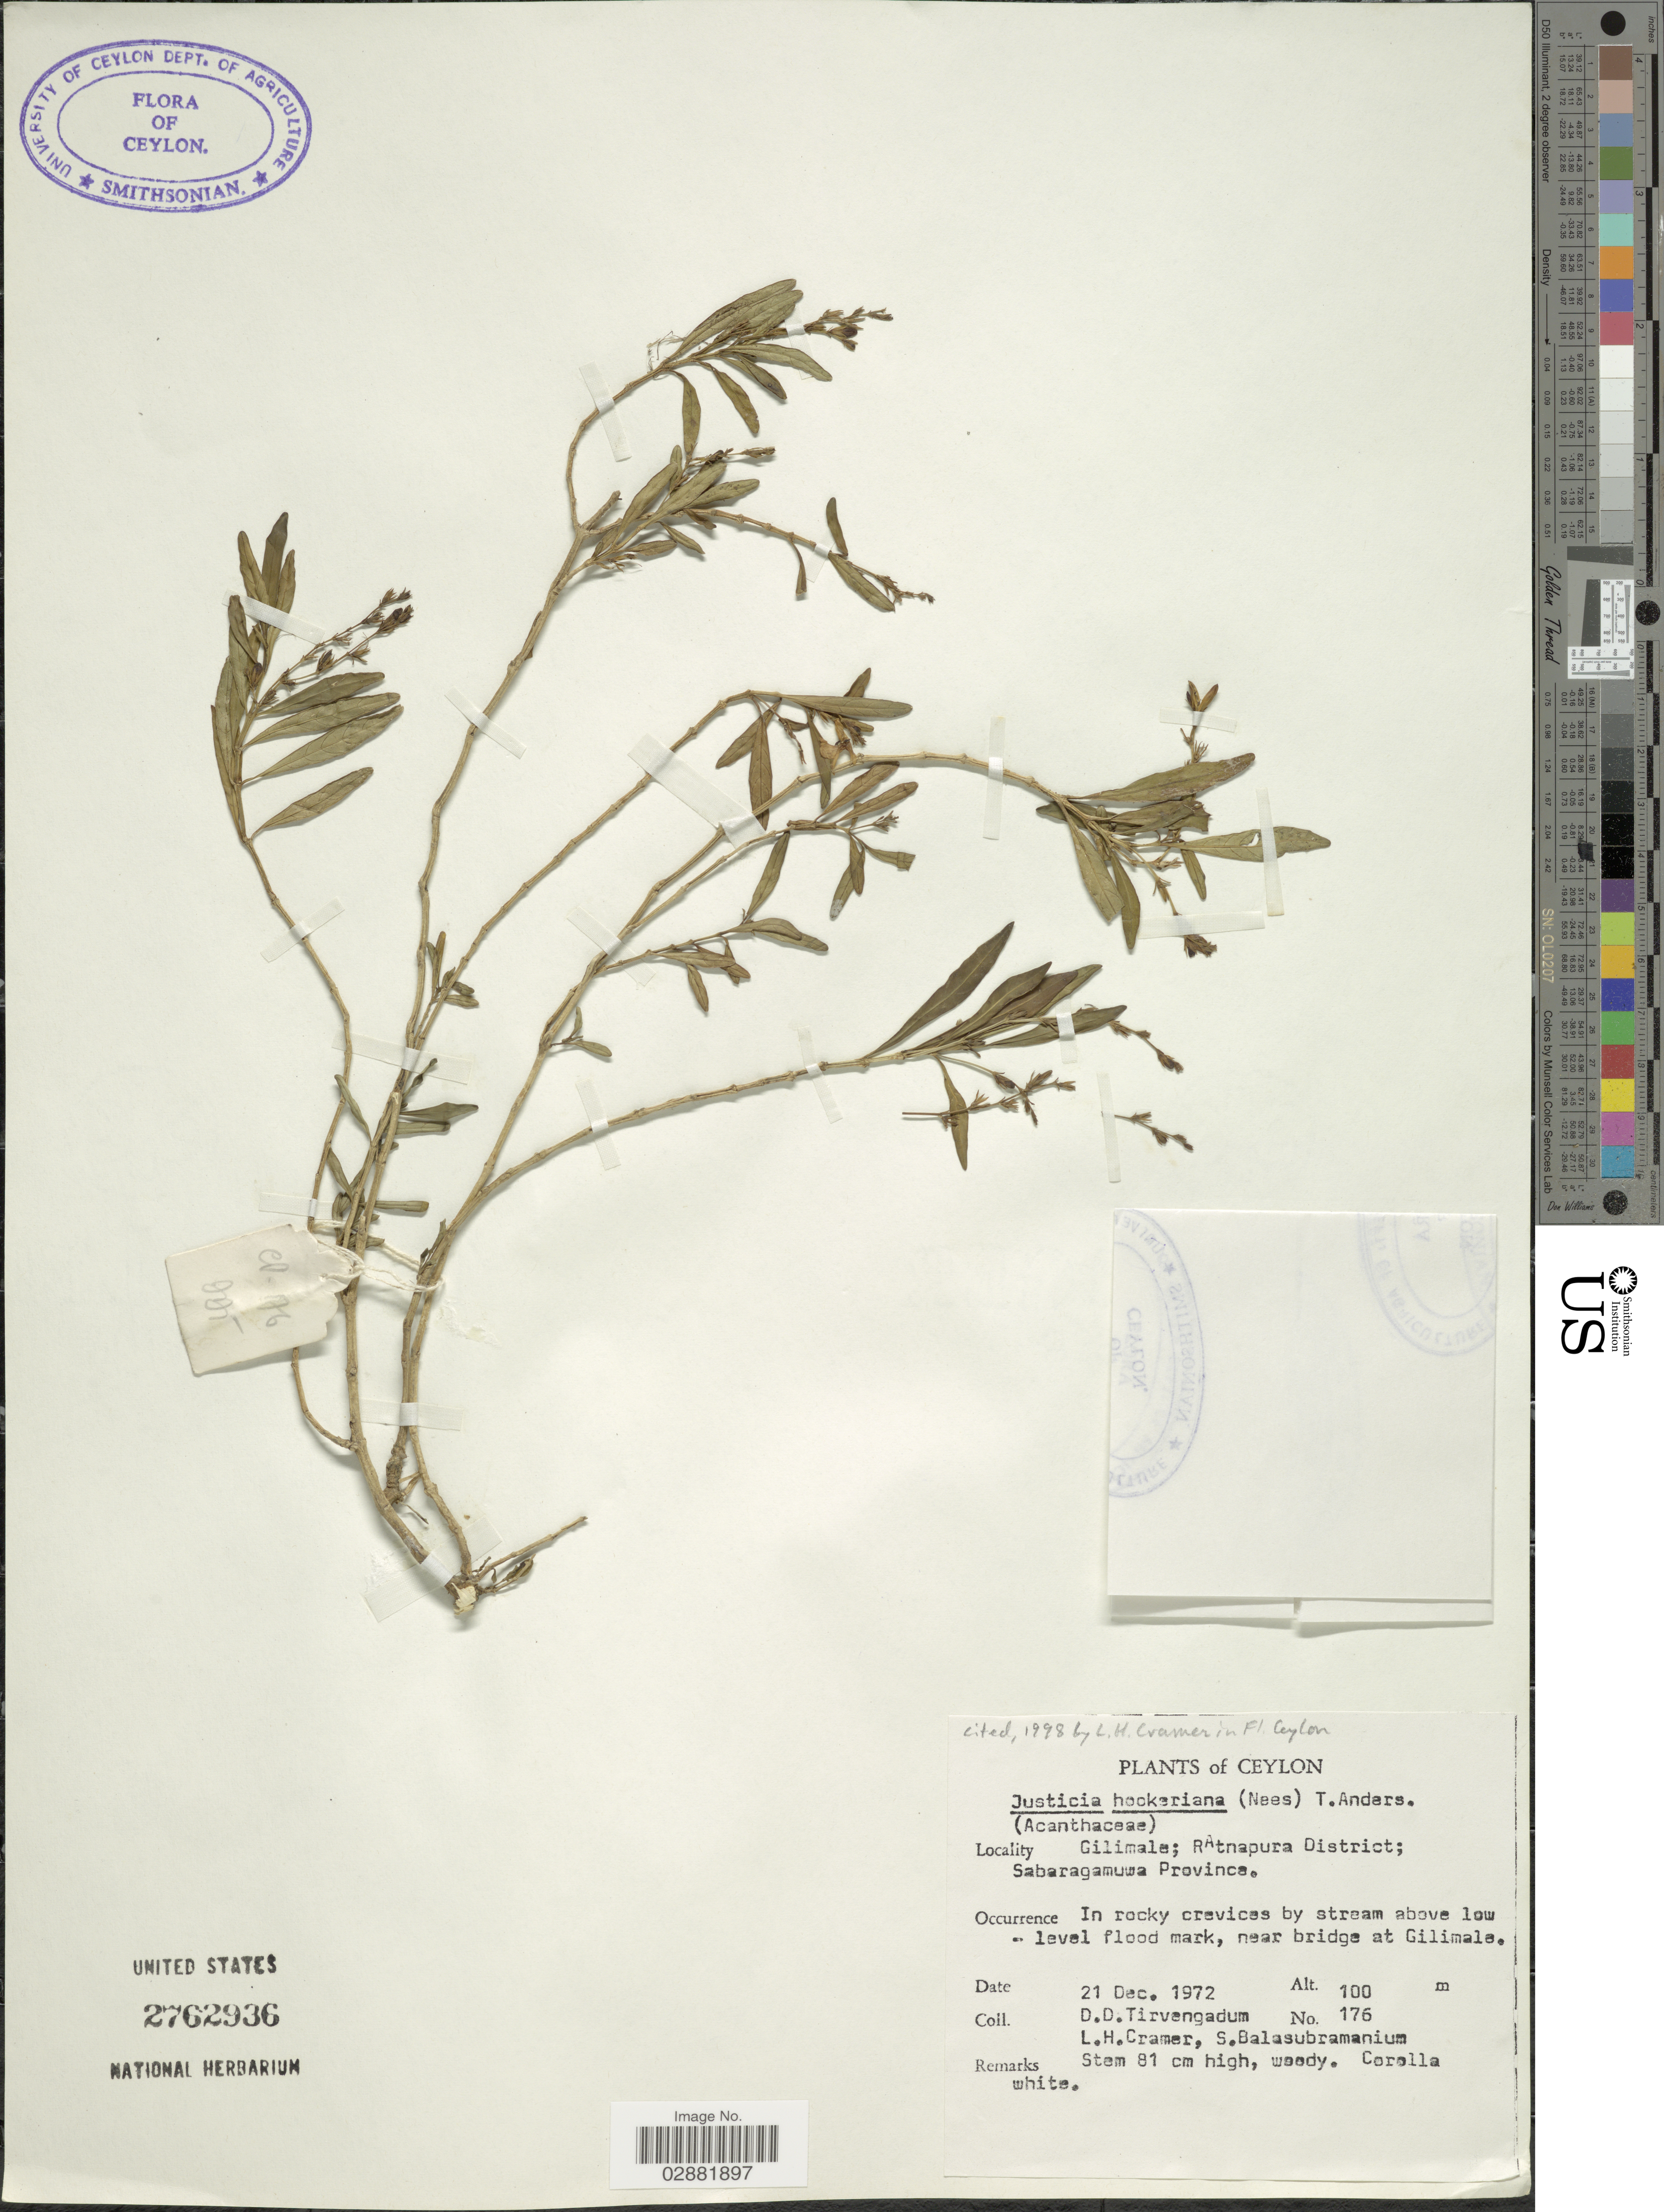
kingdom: Plantae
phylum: Tracheophyta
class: Magnoliopsida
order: Lamiales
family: Acanthaceae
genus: Justicia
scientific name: Justicia hookeriana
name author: T. Anderson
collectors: D. Tirvengadum, L. H. Cramer & S. Balasubramanium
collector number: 176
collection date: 1972-12-21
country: Sri Lanka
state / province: Sabaragamuwa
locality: Ceylon, Gilimale, Ratnapura District, In rocky crevices by stream above low level flood mark, near bridge at Gilimale.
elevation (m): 100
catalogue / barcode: US 2762936